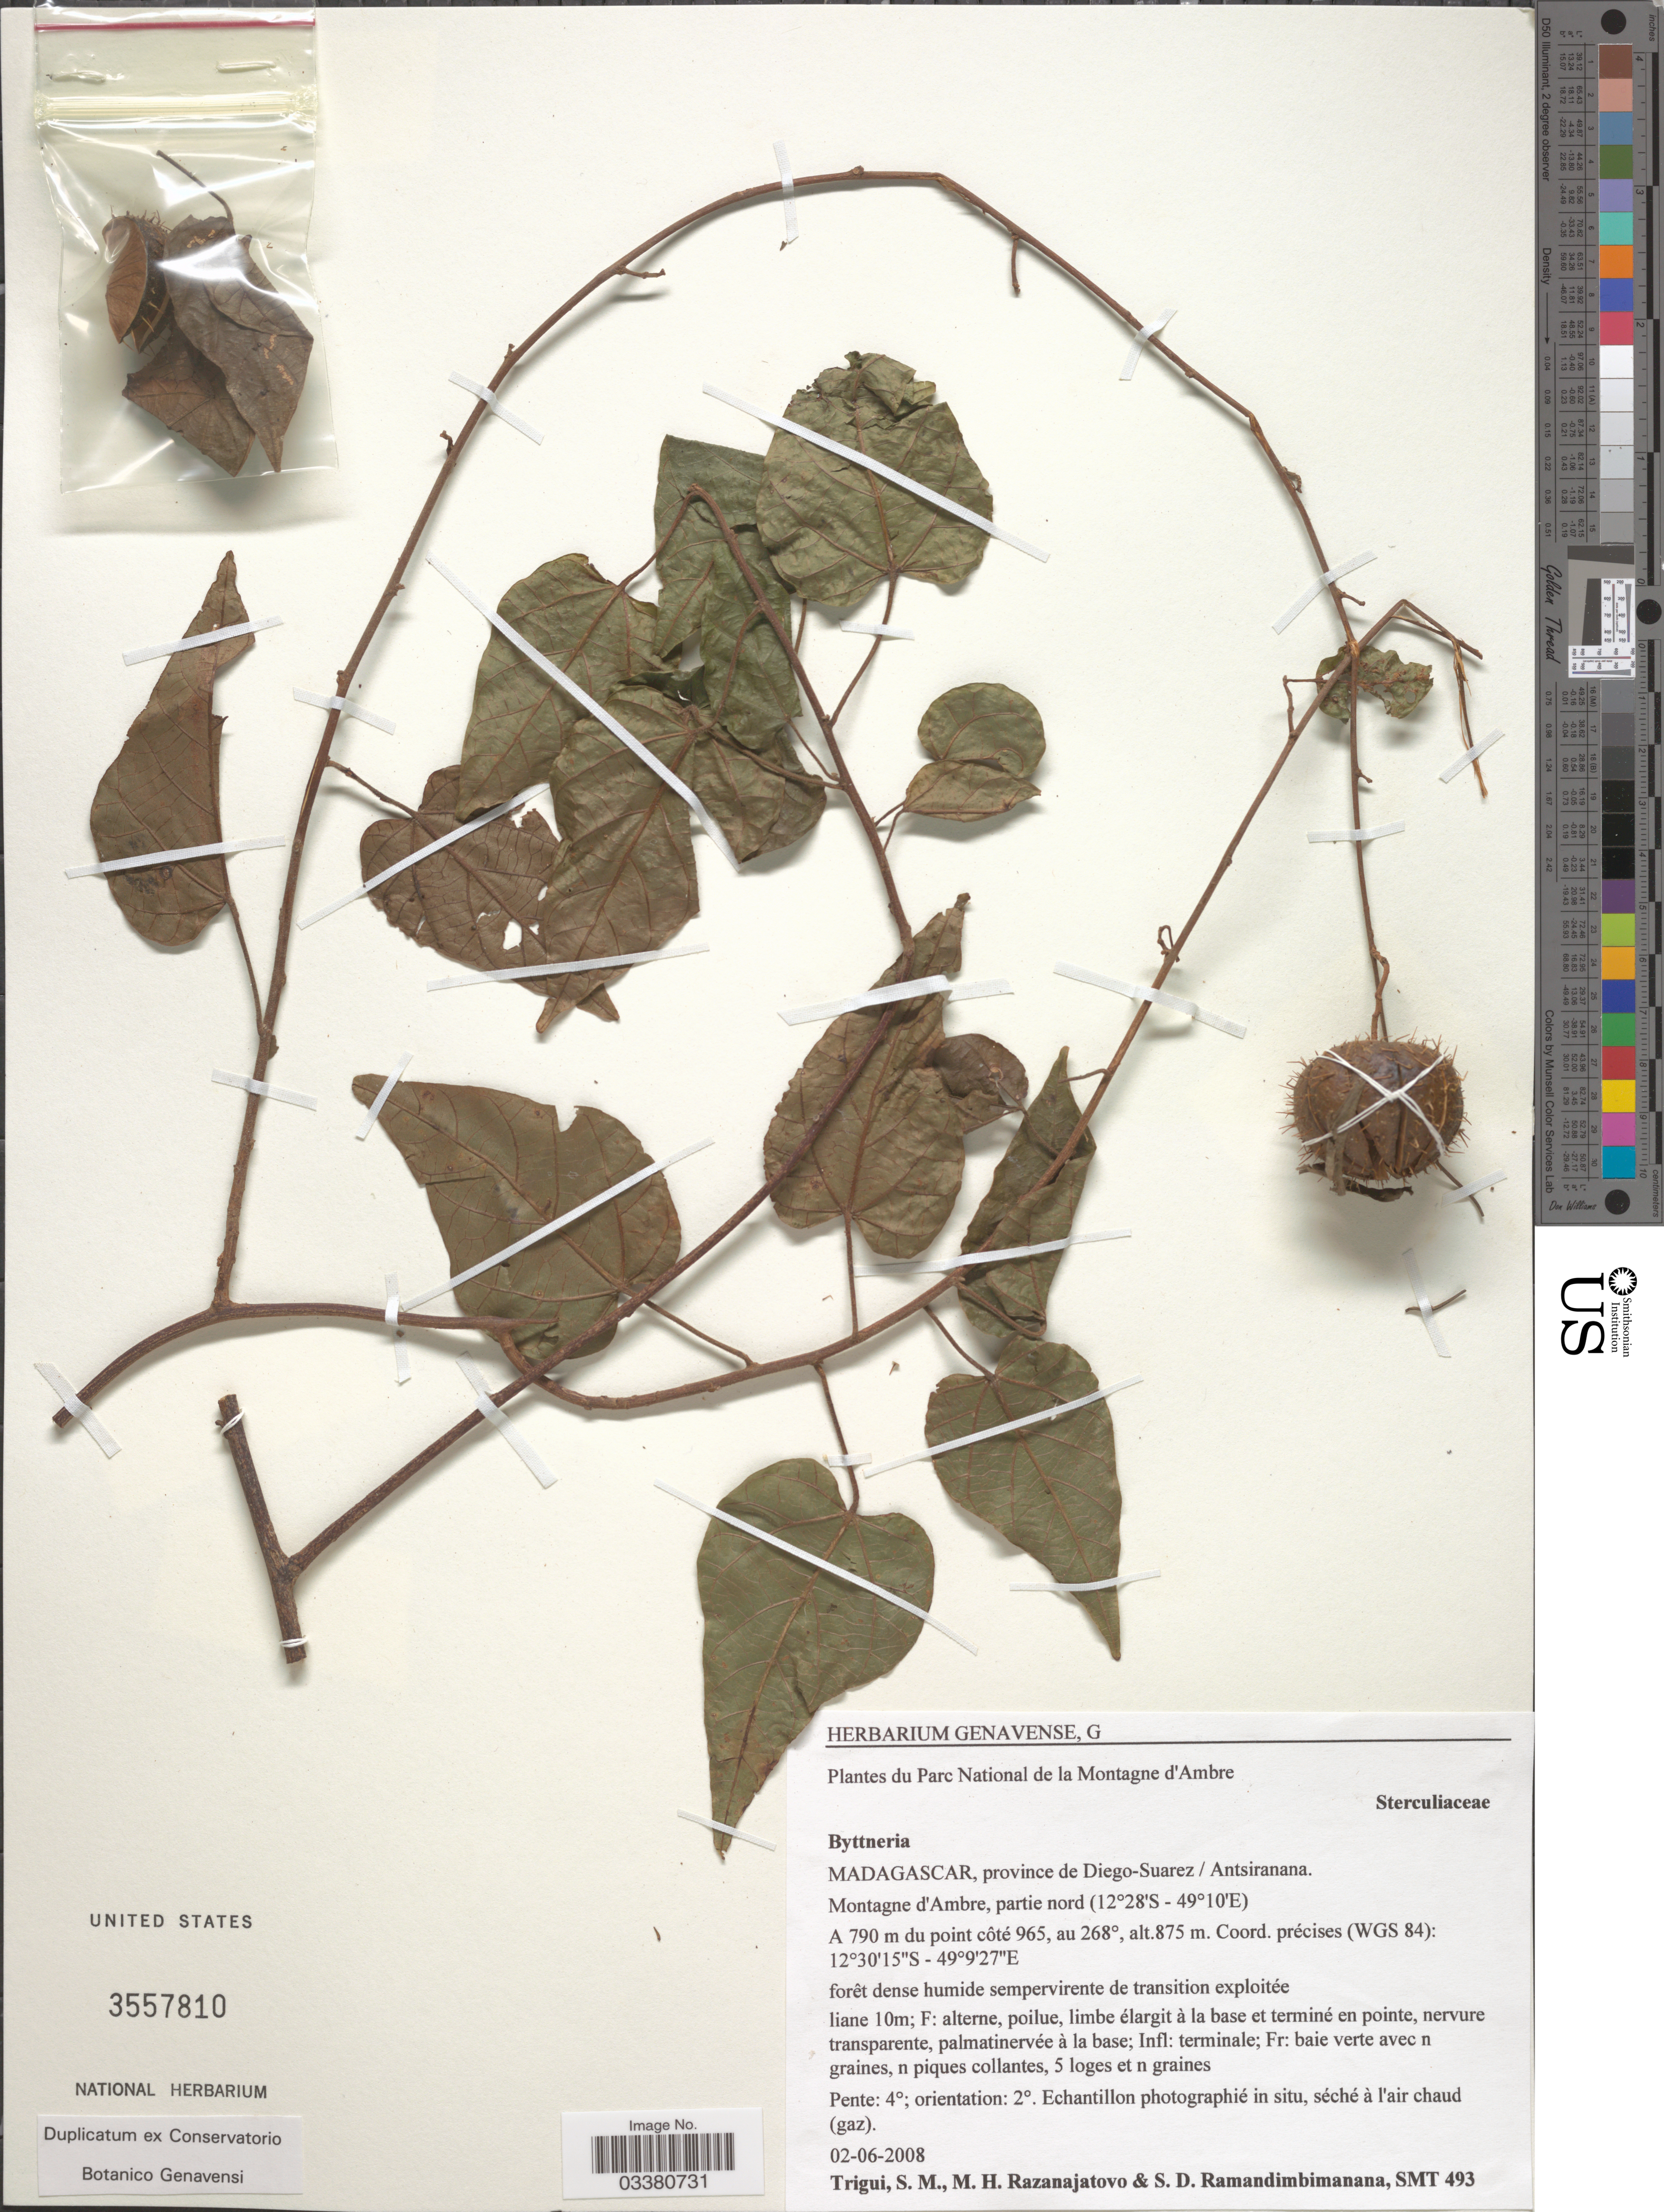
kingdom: Plantae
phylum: Tracheophyta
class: Magnoliopsida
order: Malvales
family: Malvaceae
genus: Byttneria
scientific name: Byttneria sp.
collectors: S. Trigui, M. Razanajatovo & S. Ramandimbimanana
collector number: SMT 493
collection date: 2008-06-02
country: Madagascar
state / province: Diana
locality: Du Parc National de la Montagne d'Ambre. Province de Diego-Suarez. Montagne d'Ambre, partie nord. A 790 m du point côté 965, au 268°. (WGS 84).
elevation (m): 875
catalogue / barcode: US 3557810